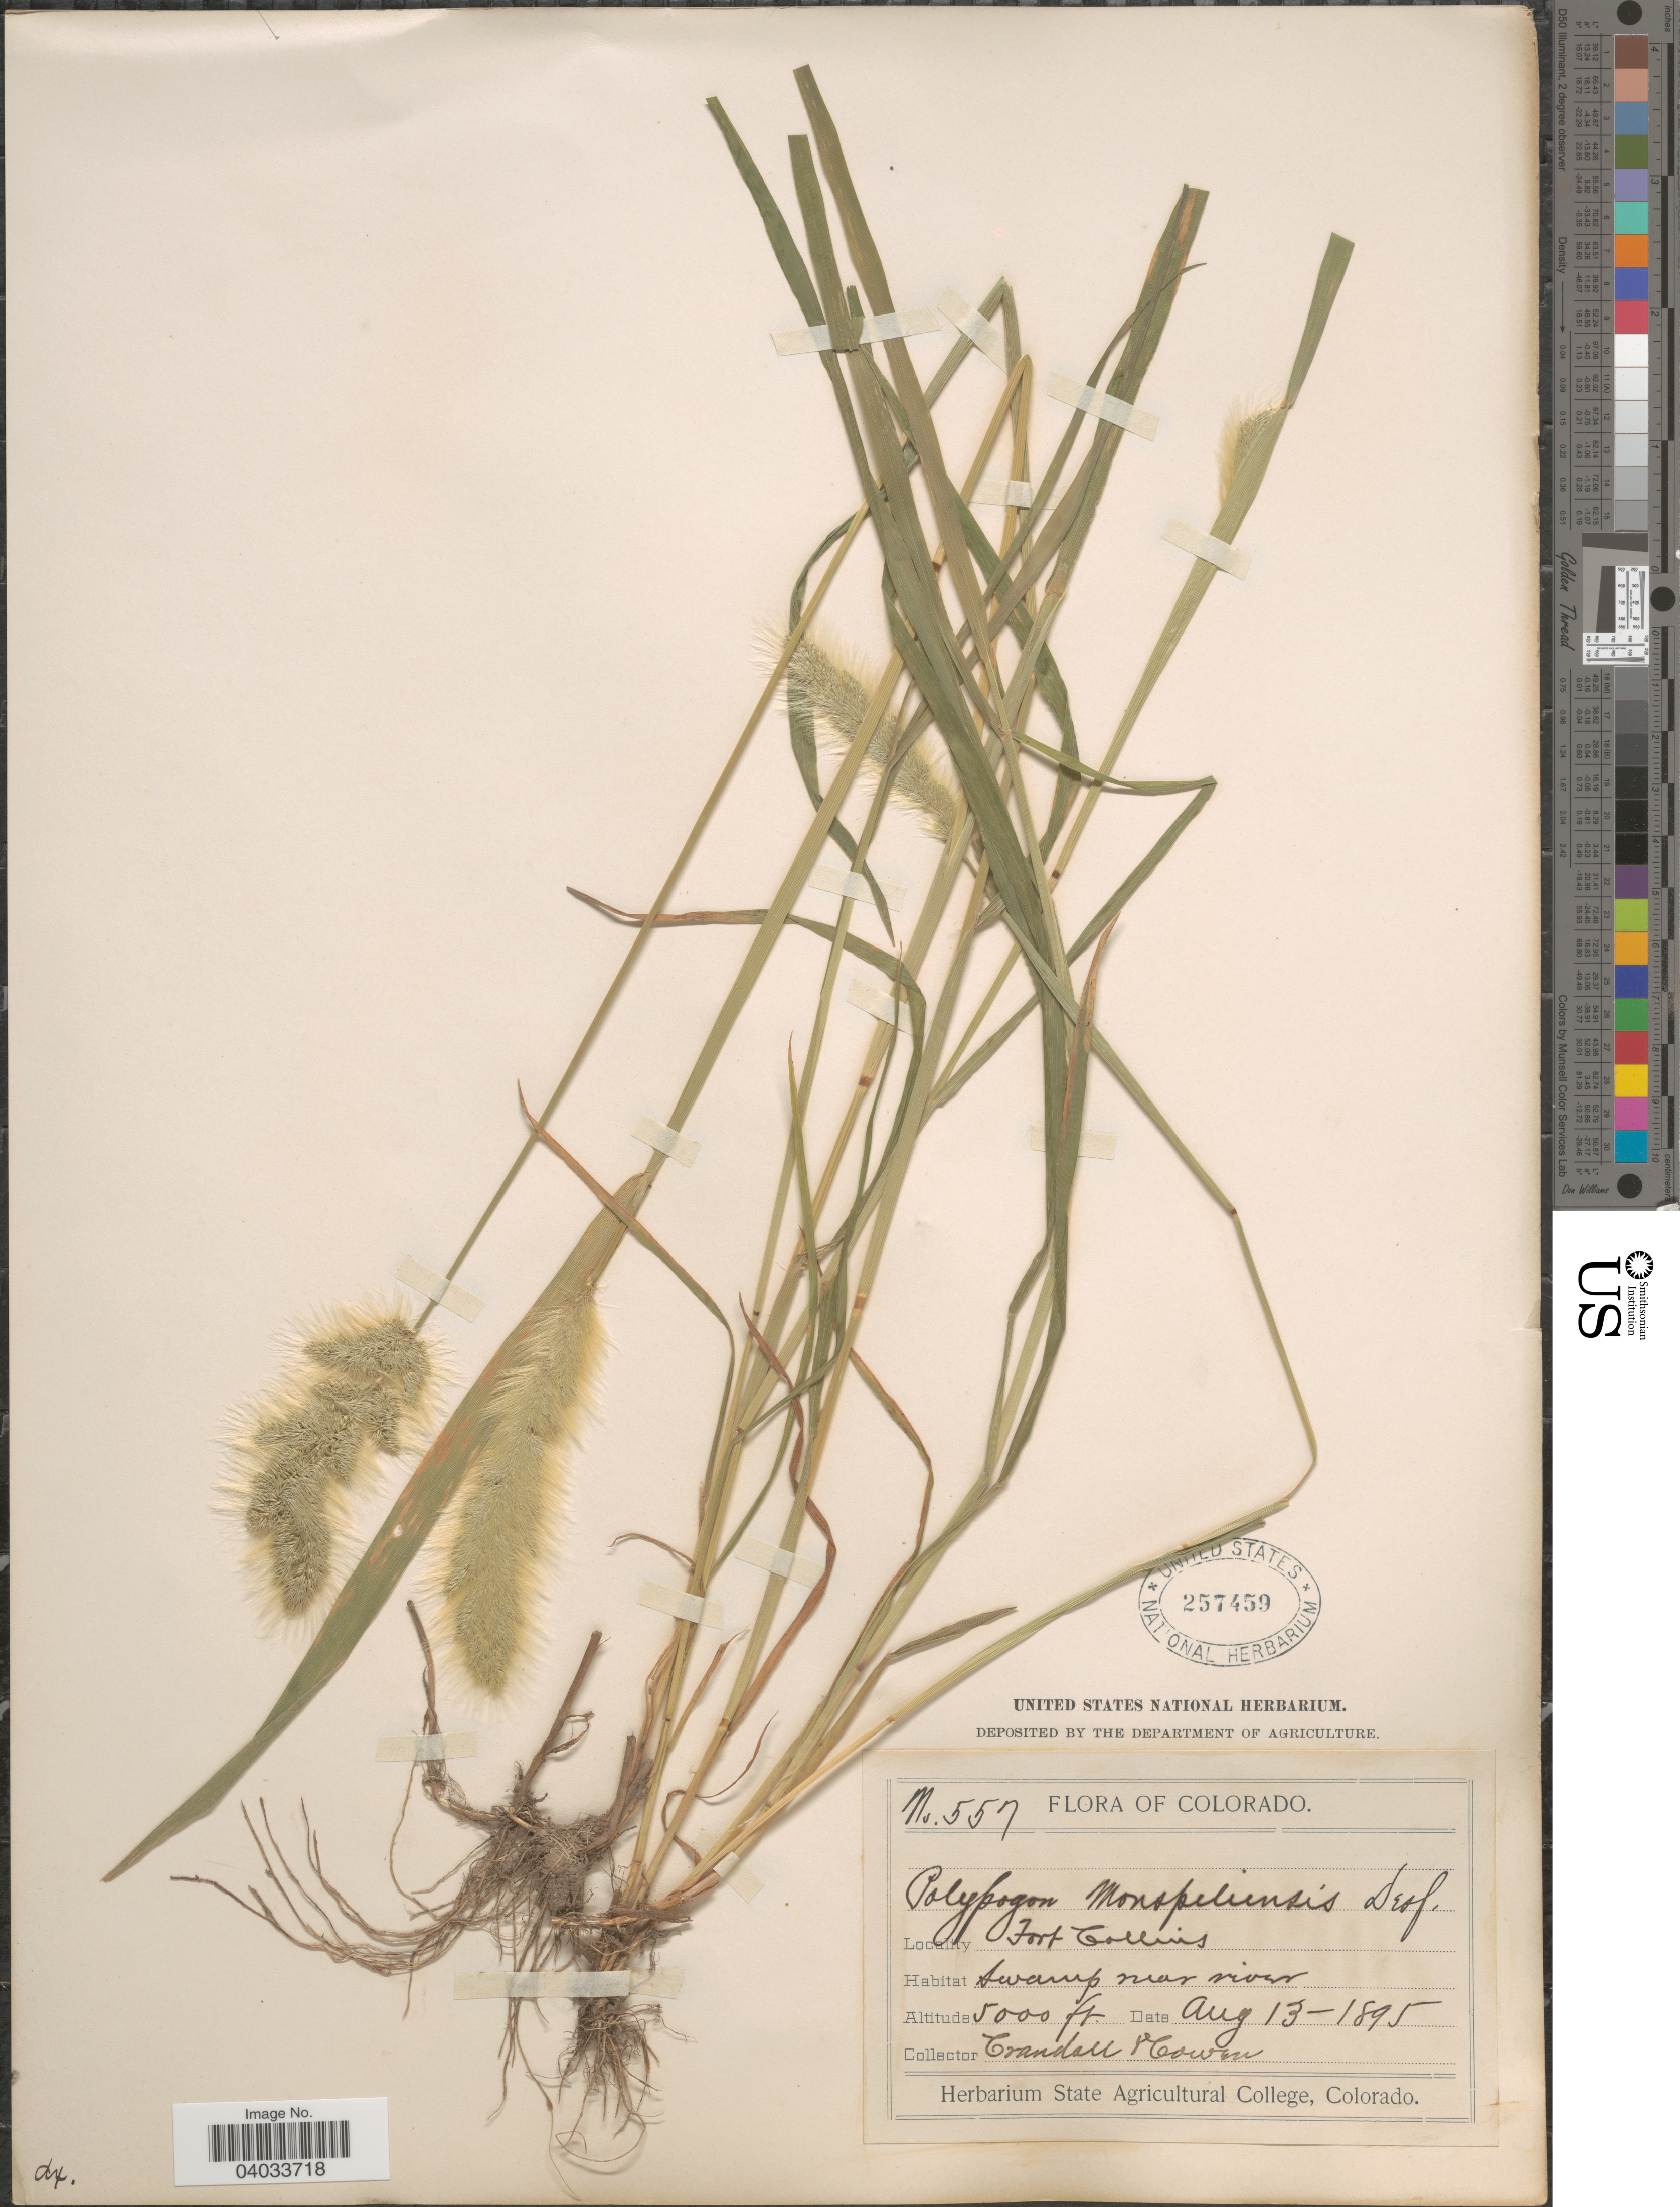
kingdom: Plantae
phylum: Tracheophyta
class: Liliopsida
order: Poales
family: Poaceae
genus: Polypogon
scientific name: Polypogon monspeliensis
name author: (L.) Desf.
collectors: C. Cowan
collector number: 557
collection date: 1895-08-13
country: United States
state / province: Colorado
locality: Fort Collins. Swamp near river.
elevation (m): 1524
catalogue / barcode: US 257459